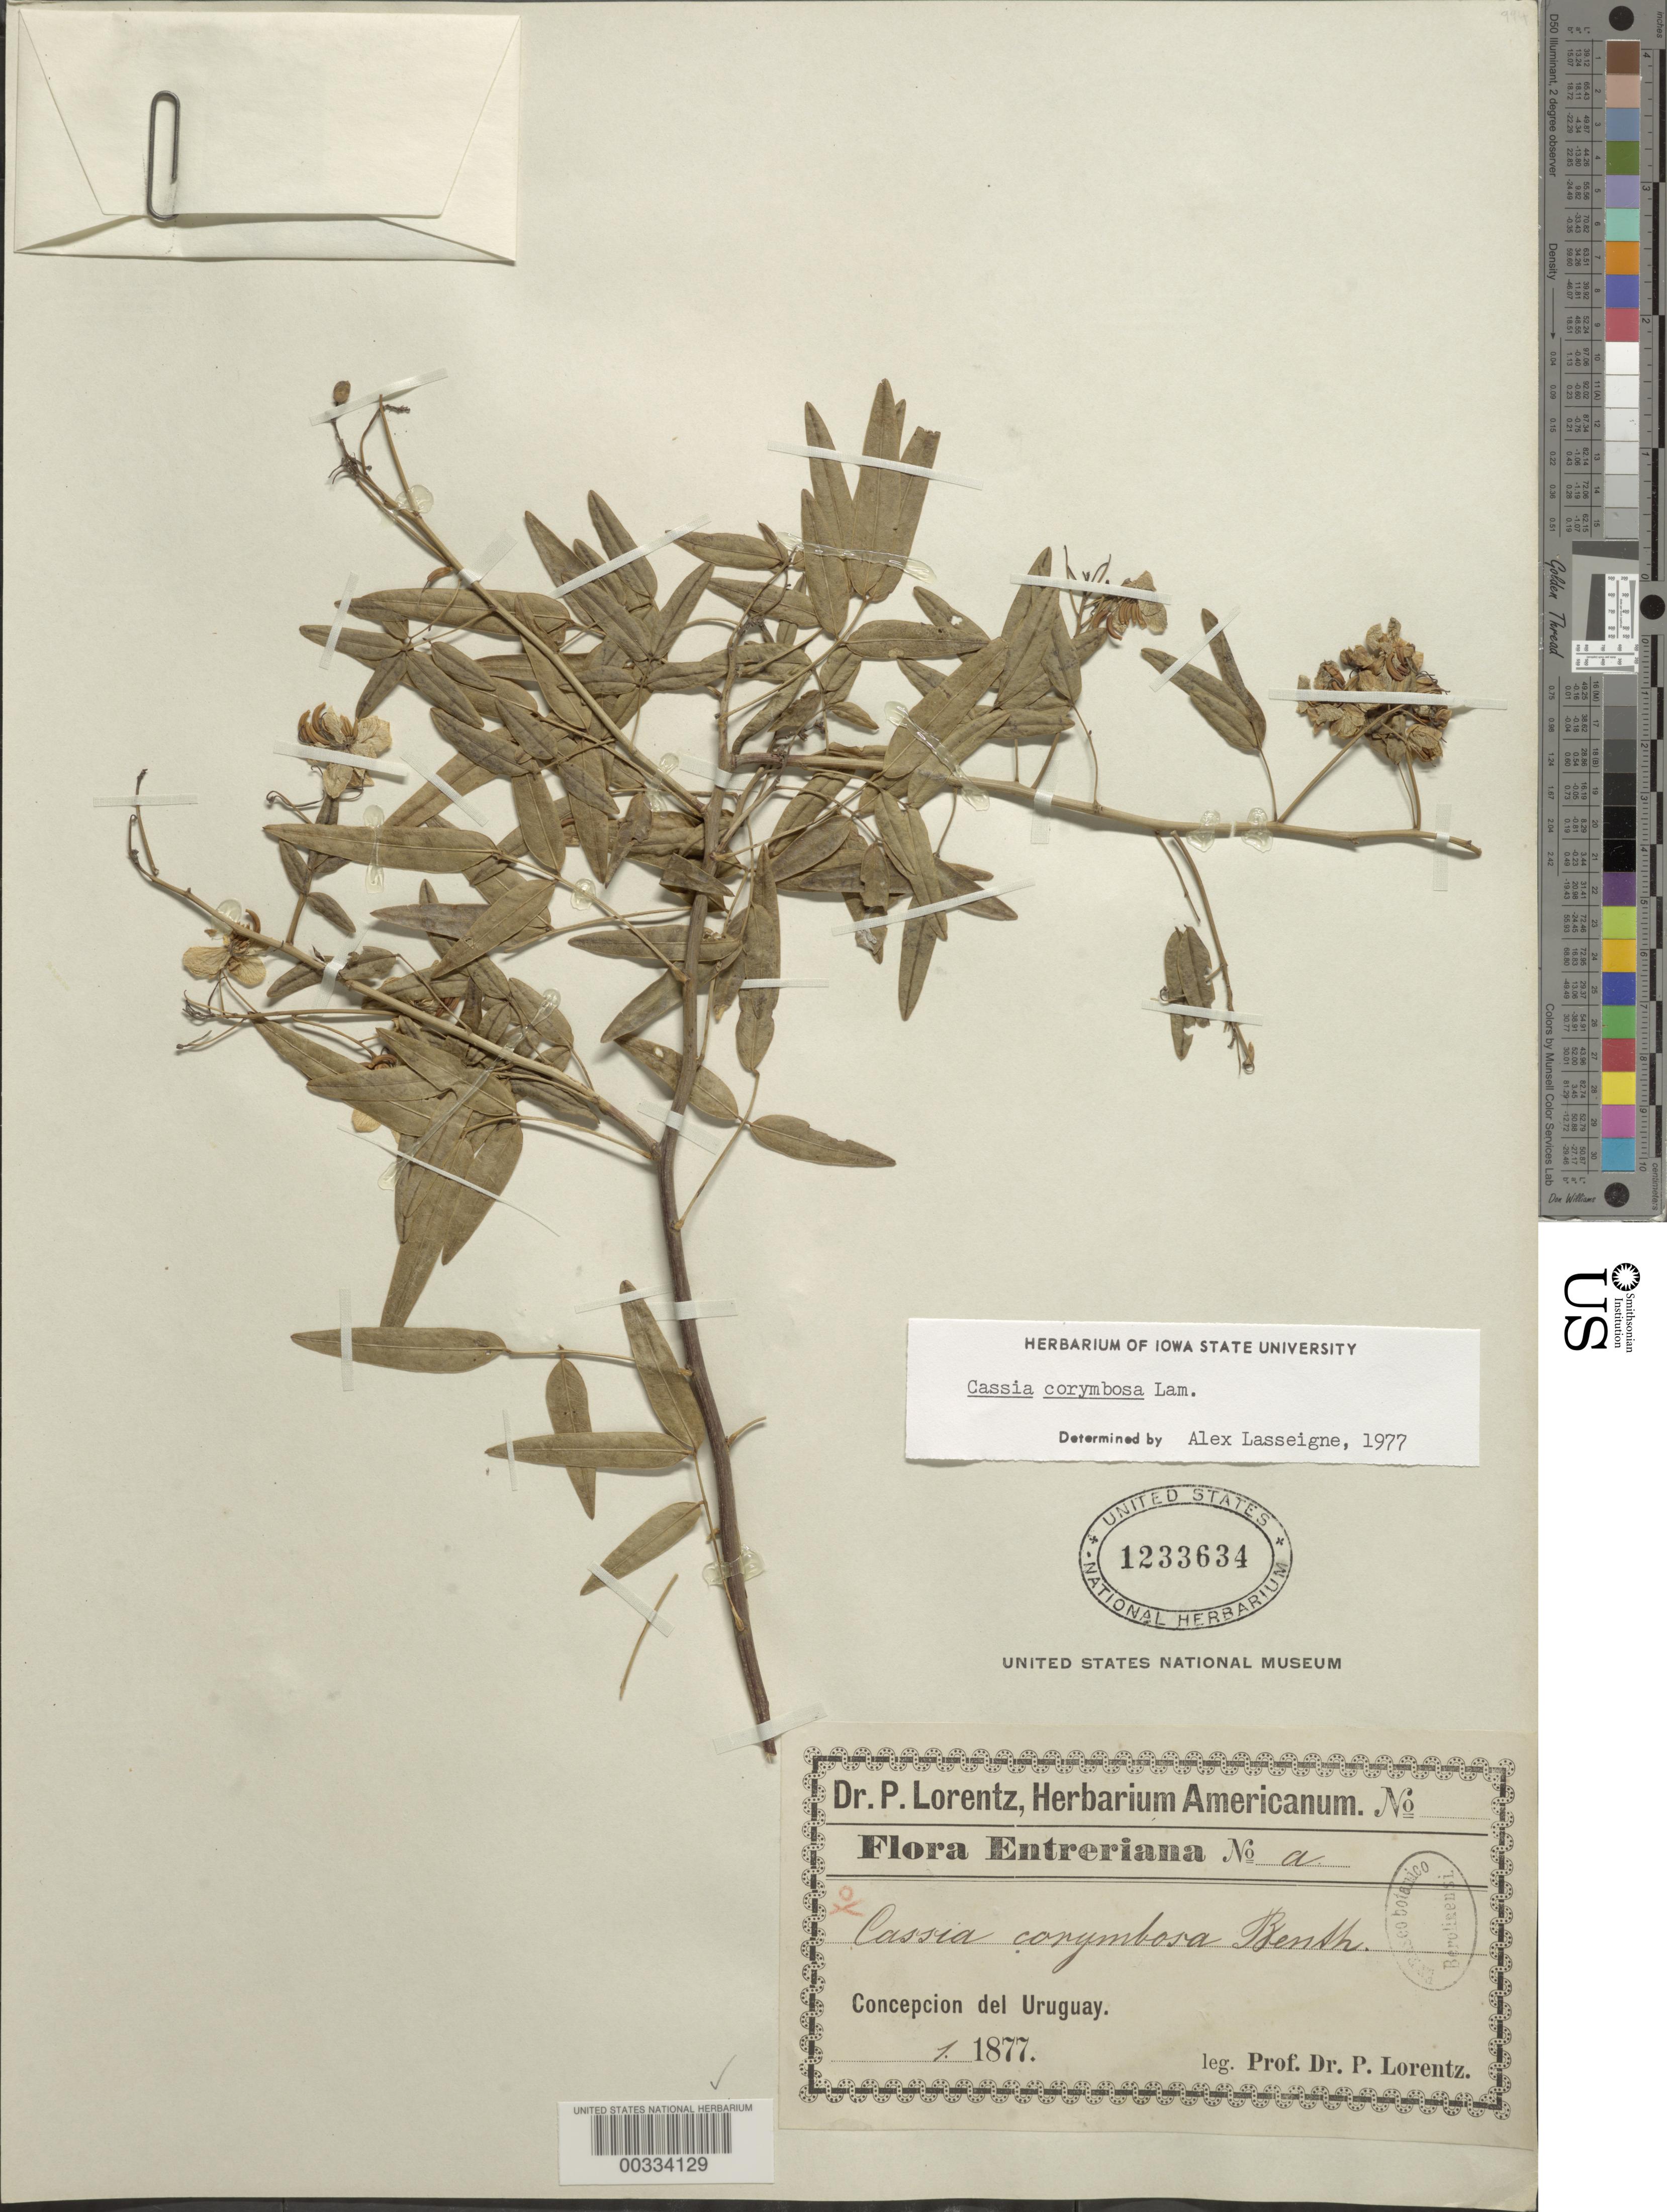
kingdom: Plantae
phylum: Tracheophyta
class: Magnoliopsida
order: Fabales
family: Fabaceae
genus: Senna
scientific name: Senna corymbosa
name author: (Lam.) H.S. Irwin & Barneby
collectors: P. G. Lorentz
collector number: A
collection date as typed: Jan 1877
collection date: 1877-01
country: Uruguay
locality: Concepcion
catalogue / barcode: US 1233634